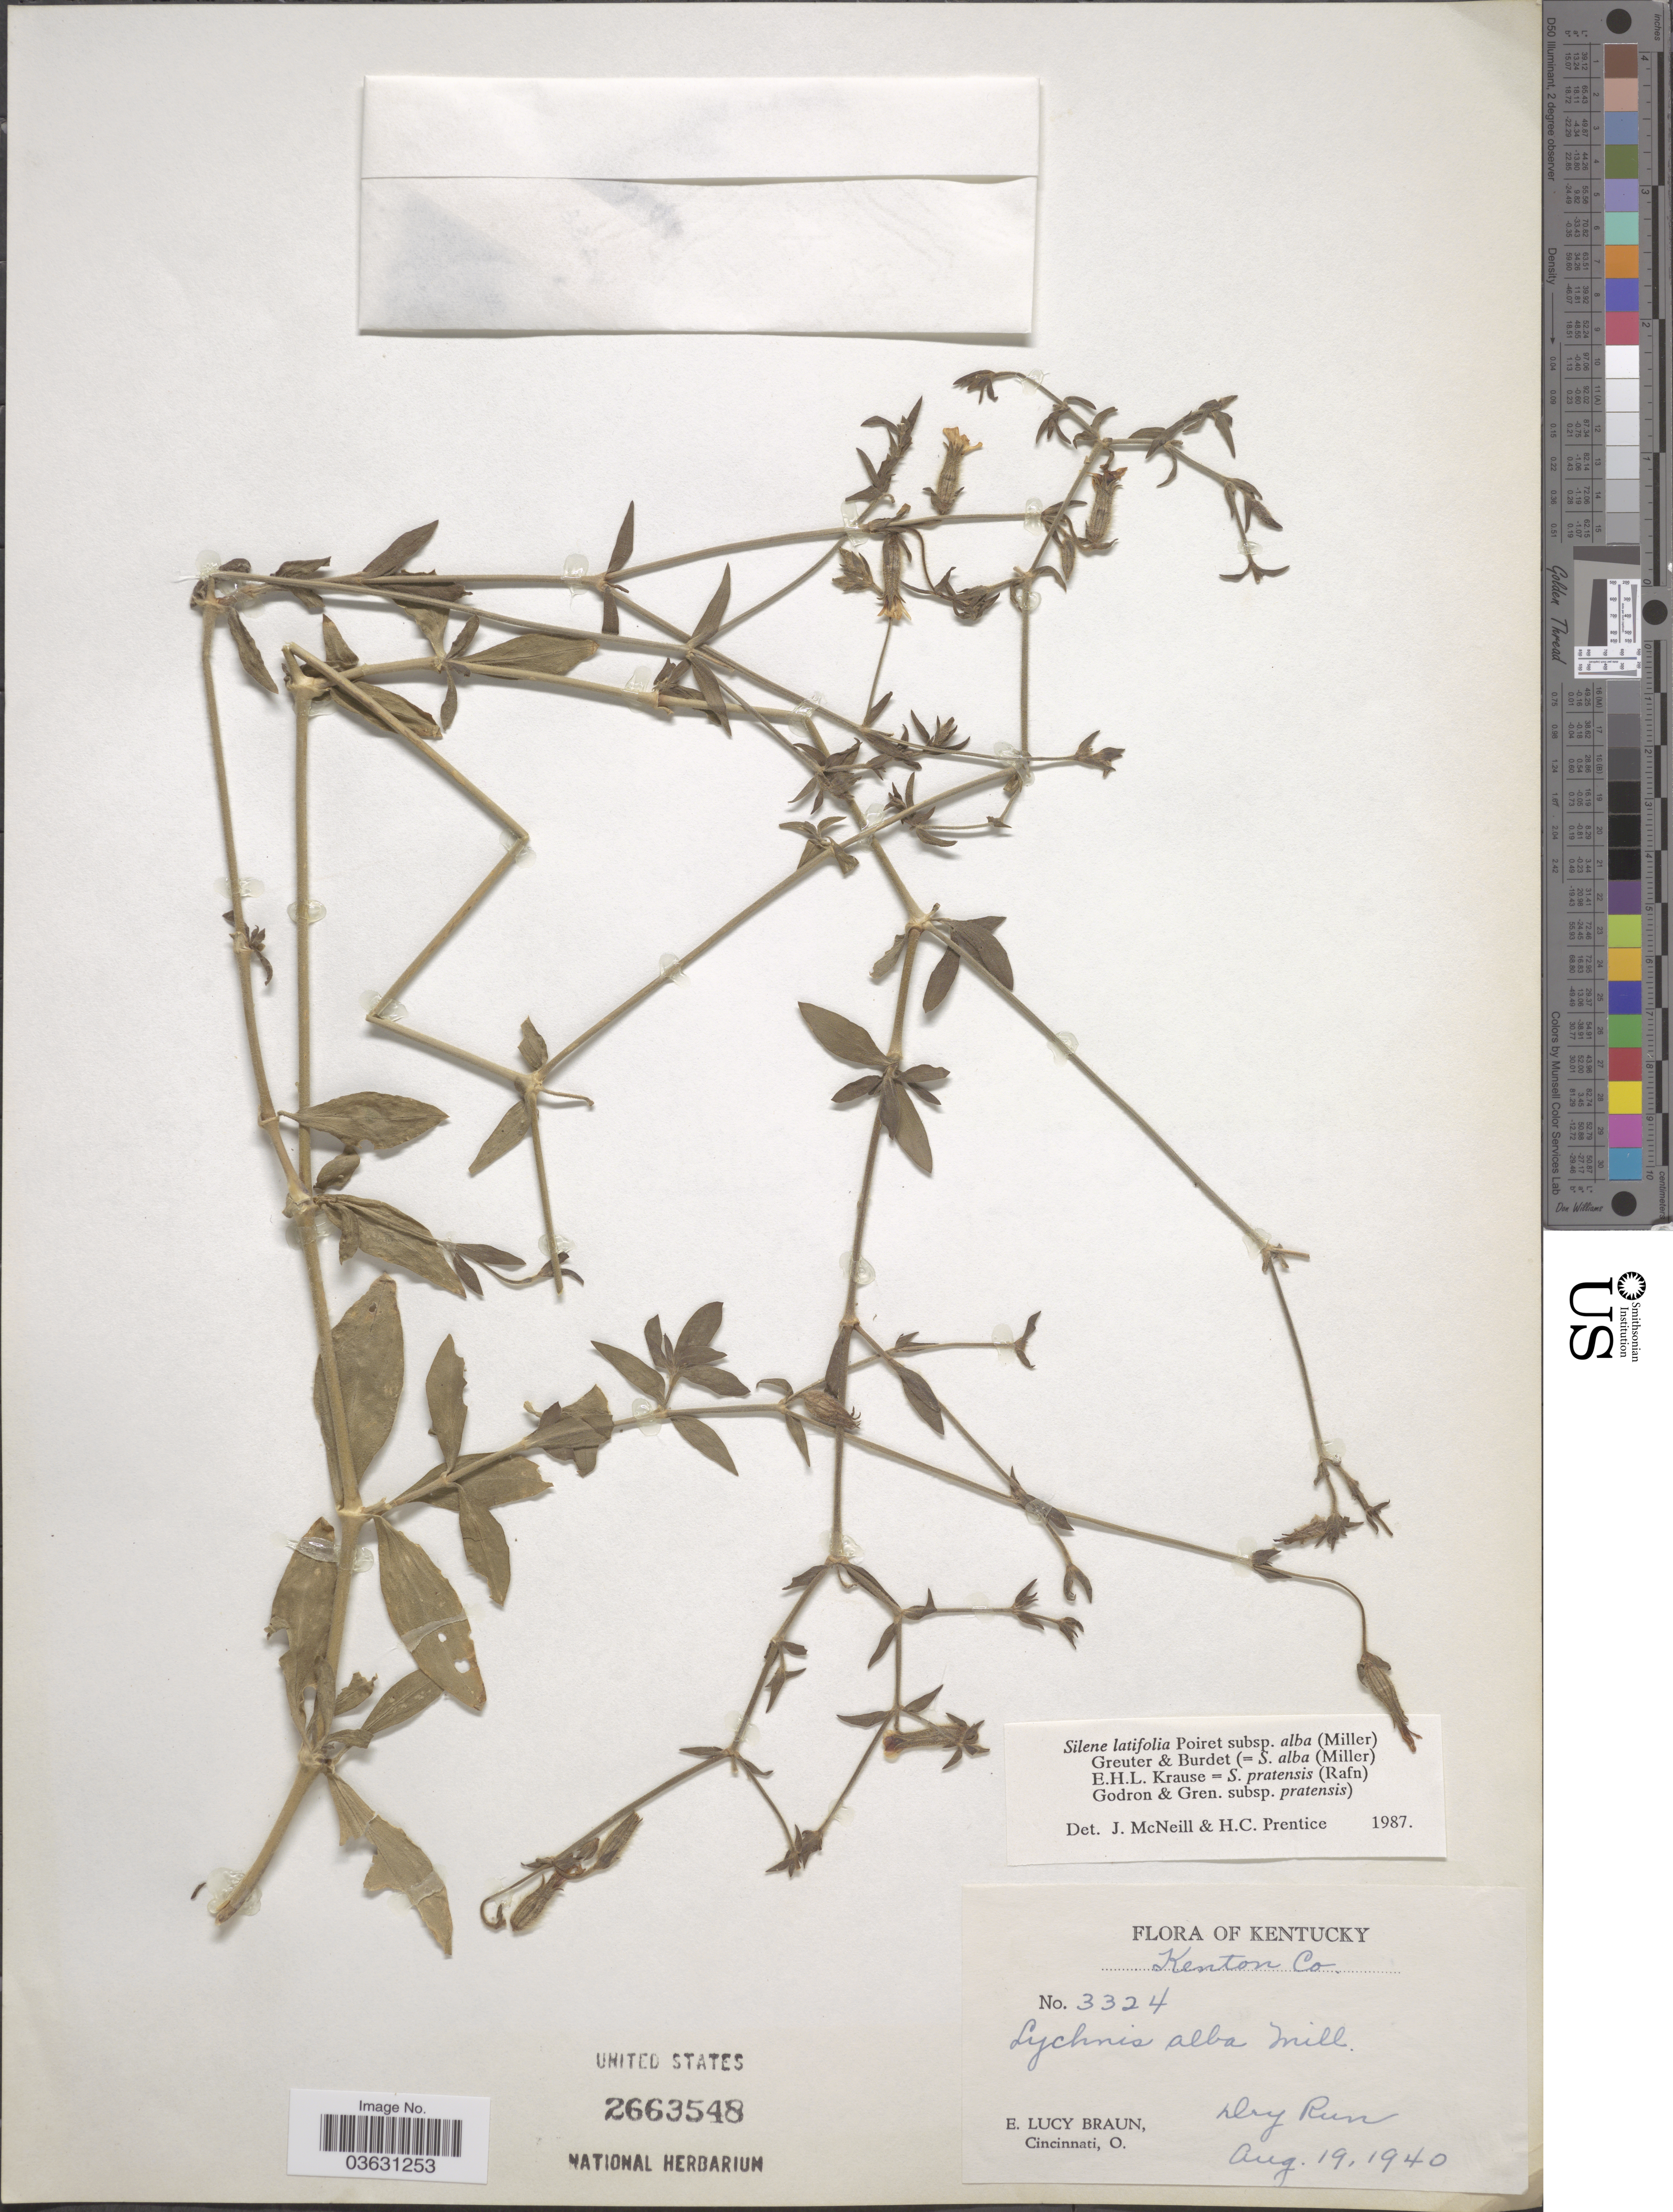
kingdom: Plantae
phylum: Tracheophyta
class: Magnoliopsida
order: Caryophyllales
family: Caryophyllaceae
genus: Silene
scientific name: Silene latifolia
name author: Poir.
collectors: E. L. Braun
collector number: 3324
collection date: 1940-08-19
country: United States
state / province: Kentucky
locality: Kenton Co. Dry Run.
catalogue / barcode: US 2663548